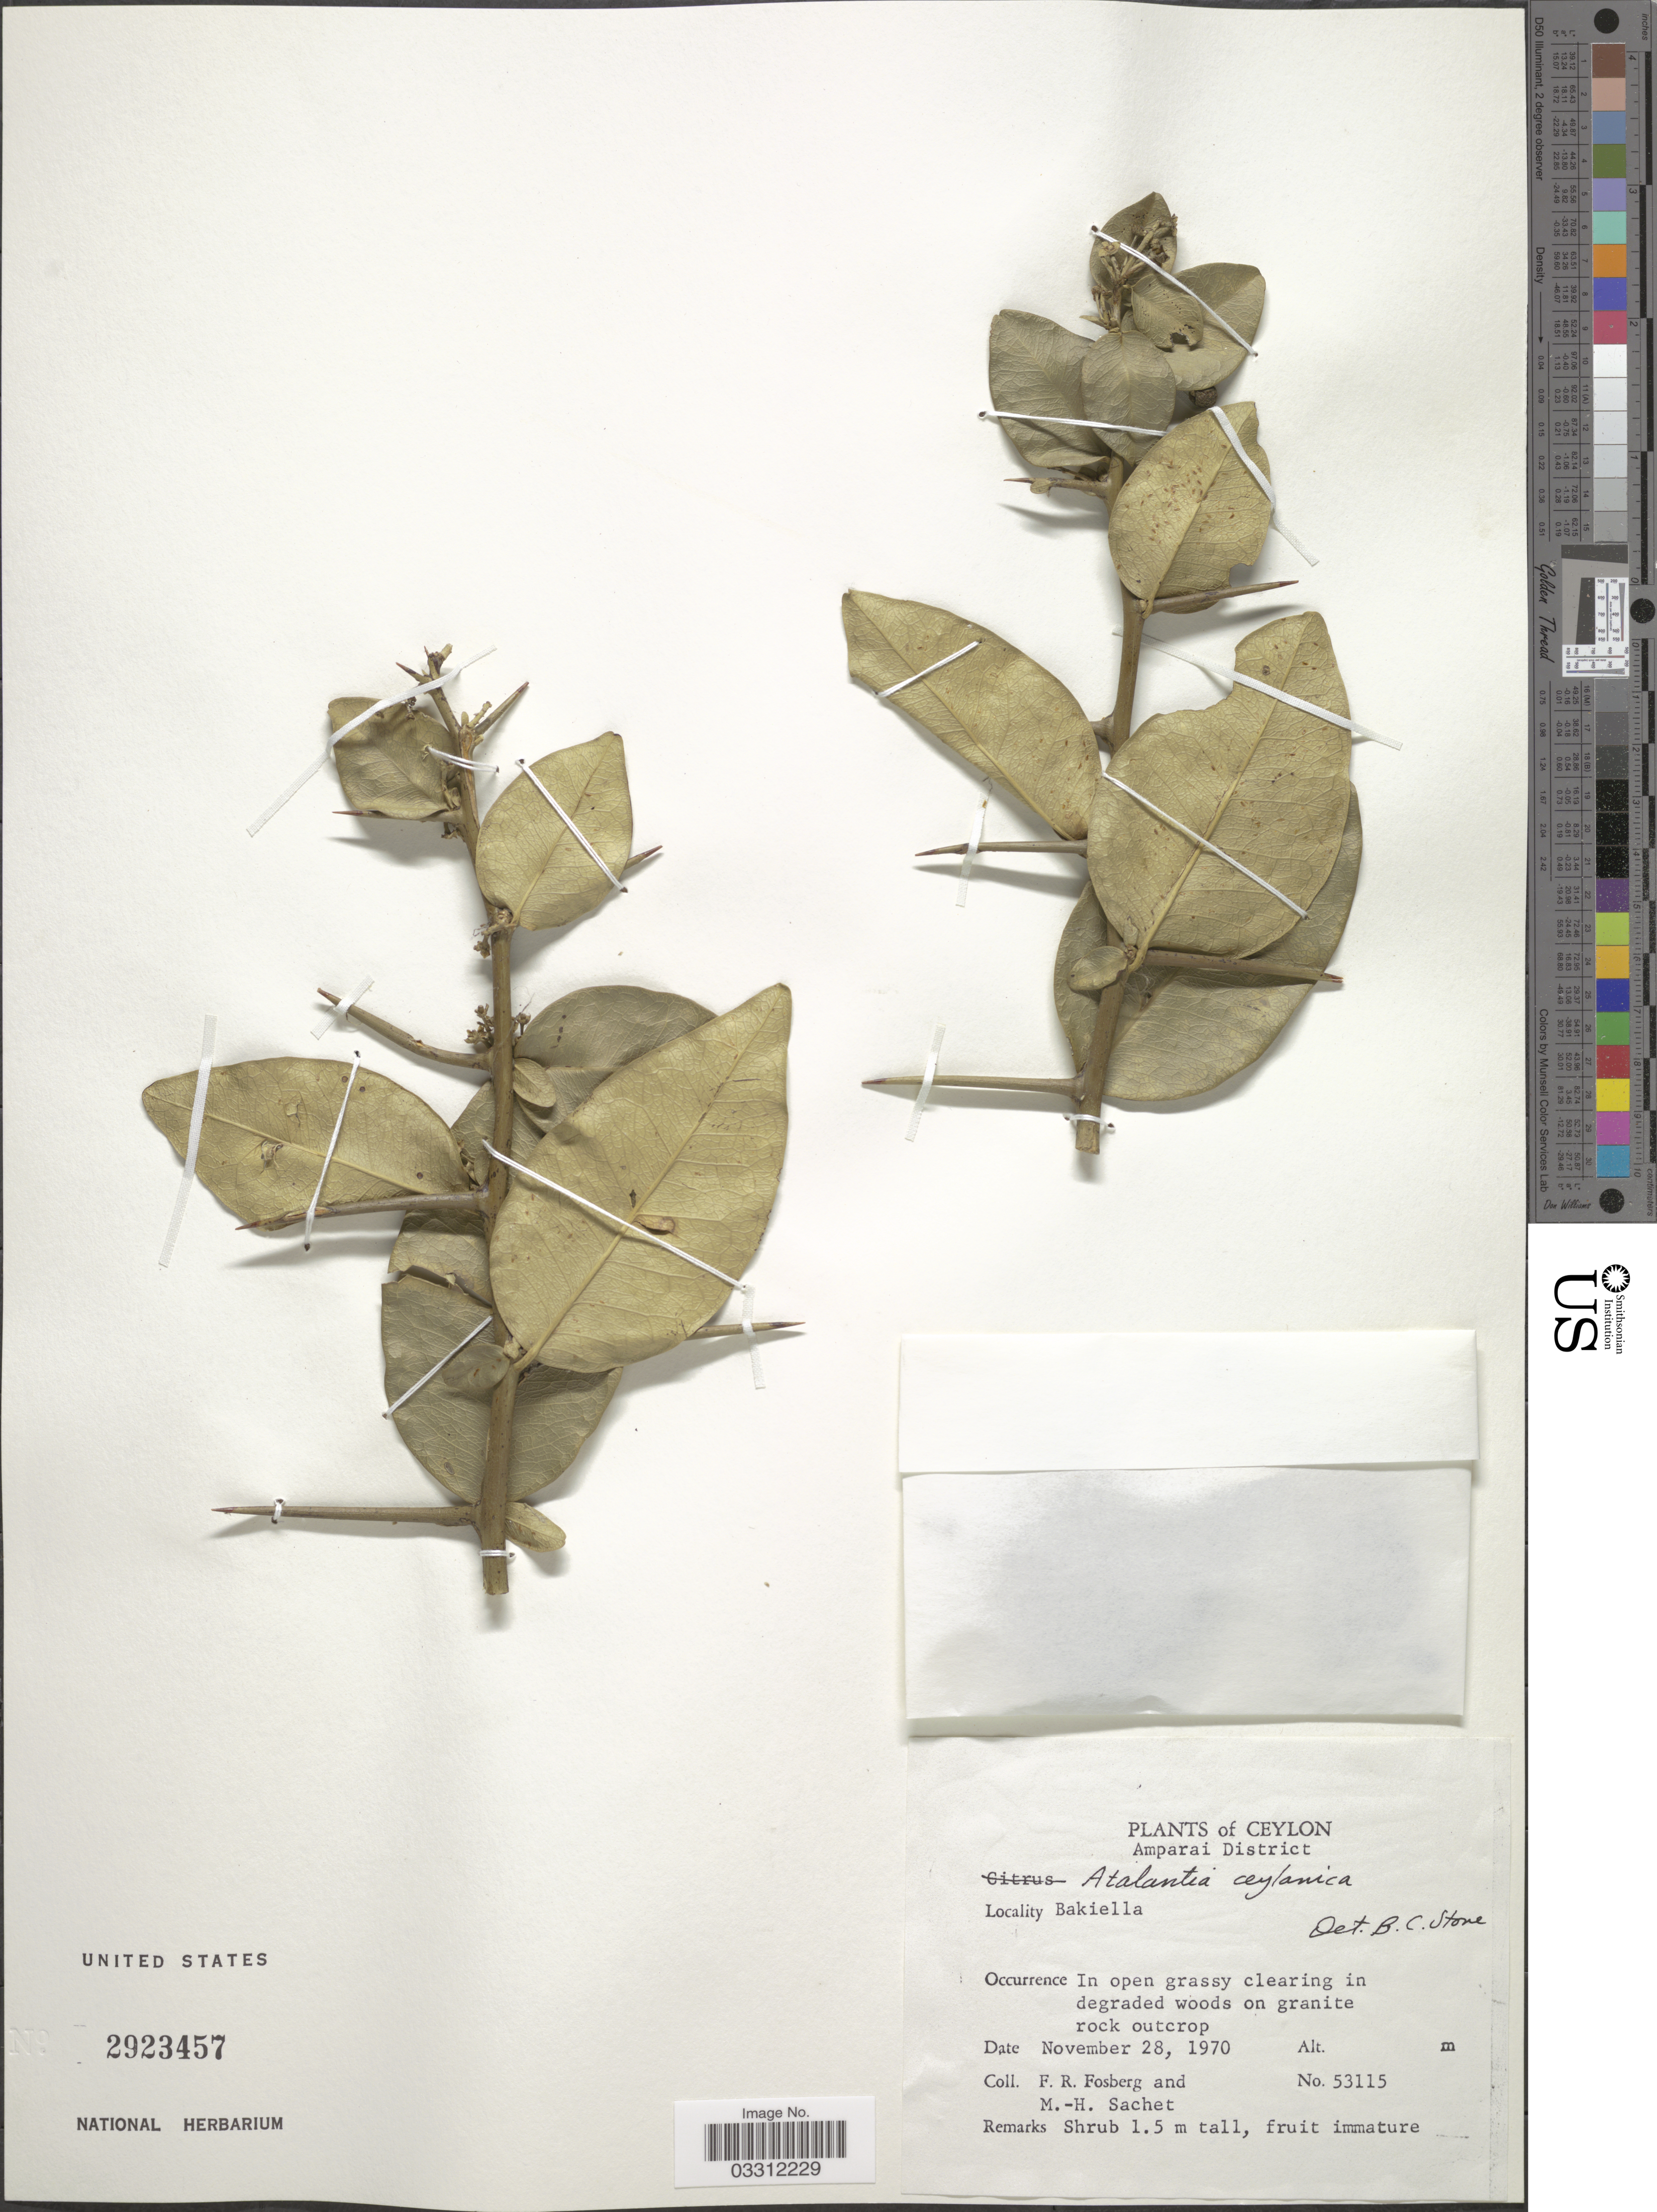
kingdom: Plantae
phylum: Tracheophyta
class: Magnoliopsida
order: Sapindales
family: Rutaceae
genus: Atalantia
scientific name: Atalantia ceylanica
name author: (Arn.) Oliv.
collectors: F. R. Fosberg & M.-H. Sachet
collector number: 53115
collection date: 1970-11-28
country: Sri Lanka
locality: Ceylon, Amparai District, Bakiella.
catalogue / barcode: US 2923457